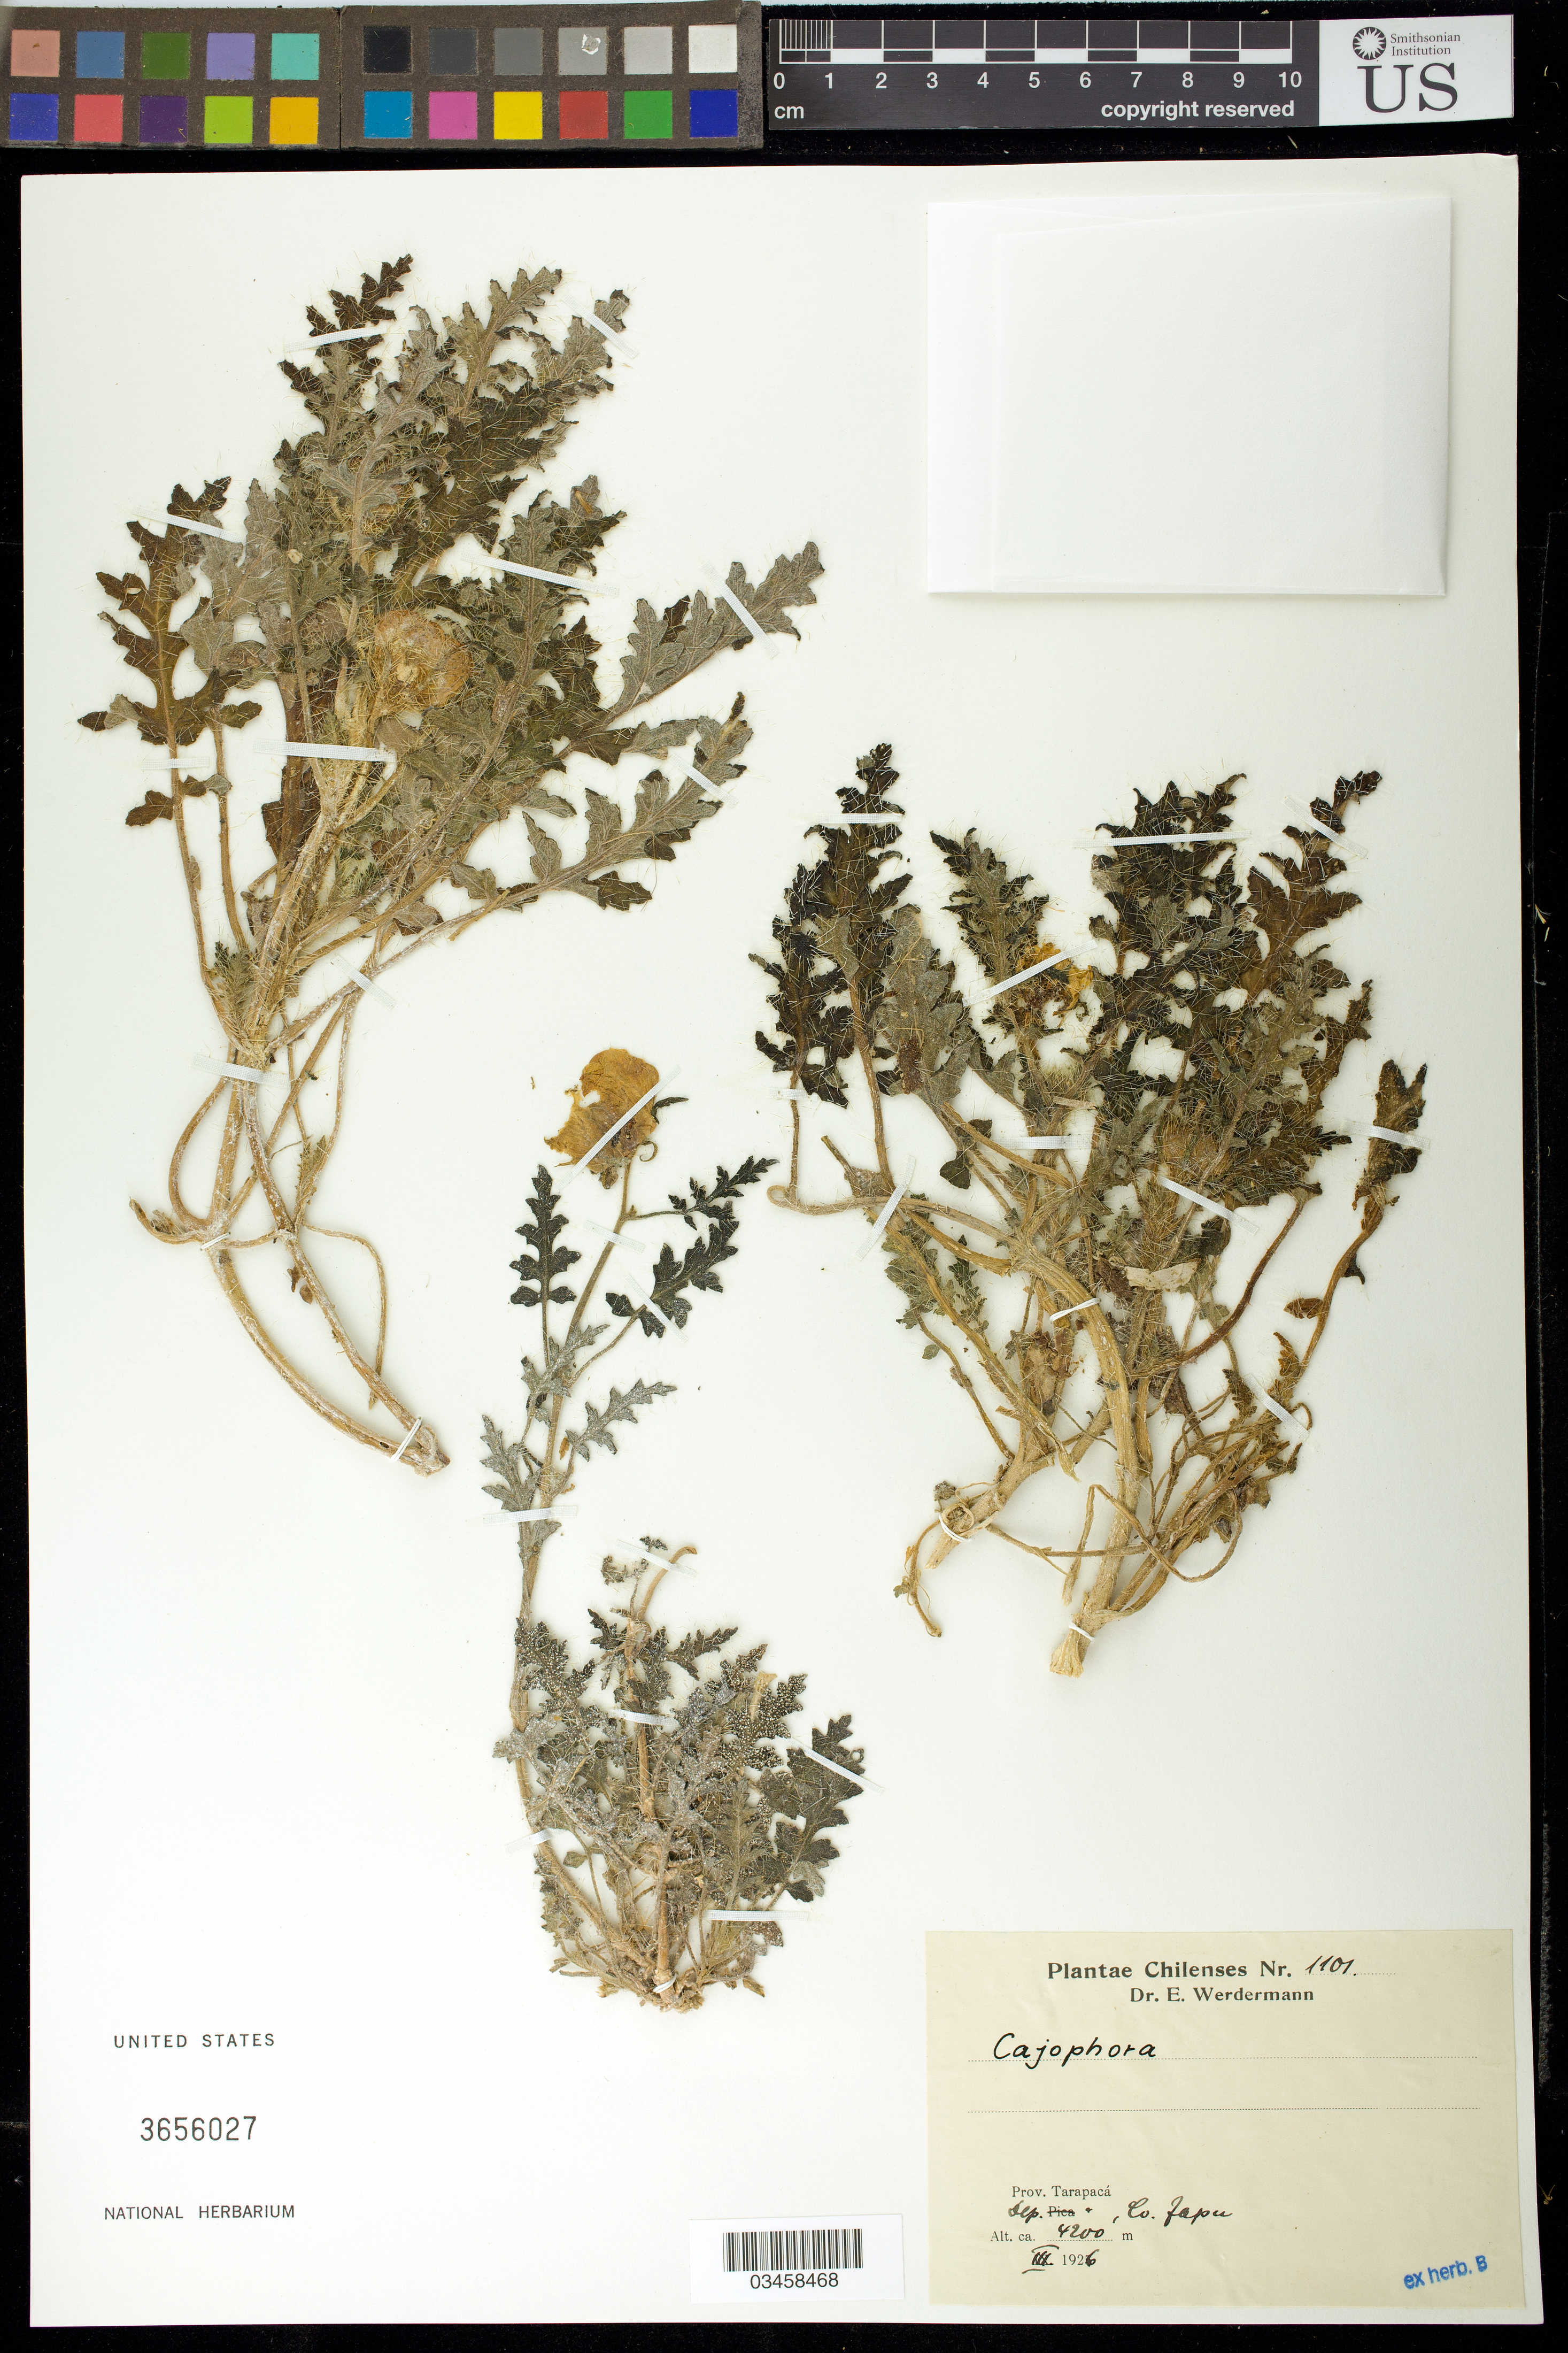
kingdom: Plantae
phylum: Tracheophyta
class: Magnoliopsida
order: Cornales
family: Loasaceae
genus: Caiophora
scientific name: Caiophora sp.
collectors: E. Werdermann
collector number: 1101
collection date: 1926-03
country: Chile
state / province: Tarapacá (I)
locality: Cord. Co. Japu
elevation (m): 4200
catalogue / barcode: US 3656027